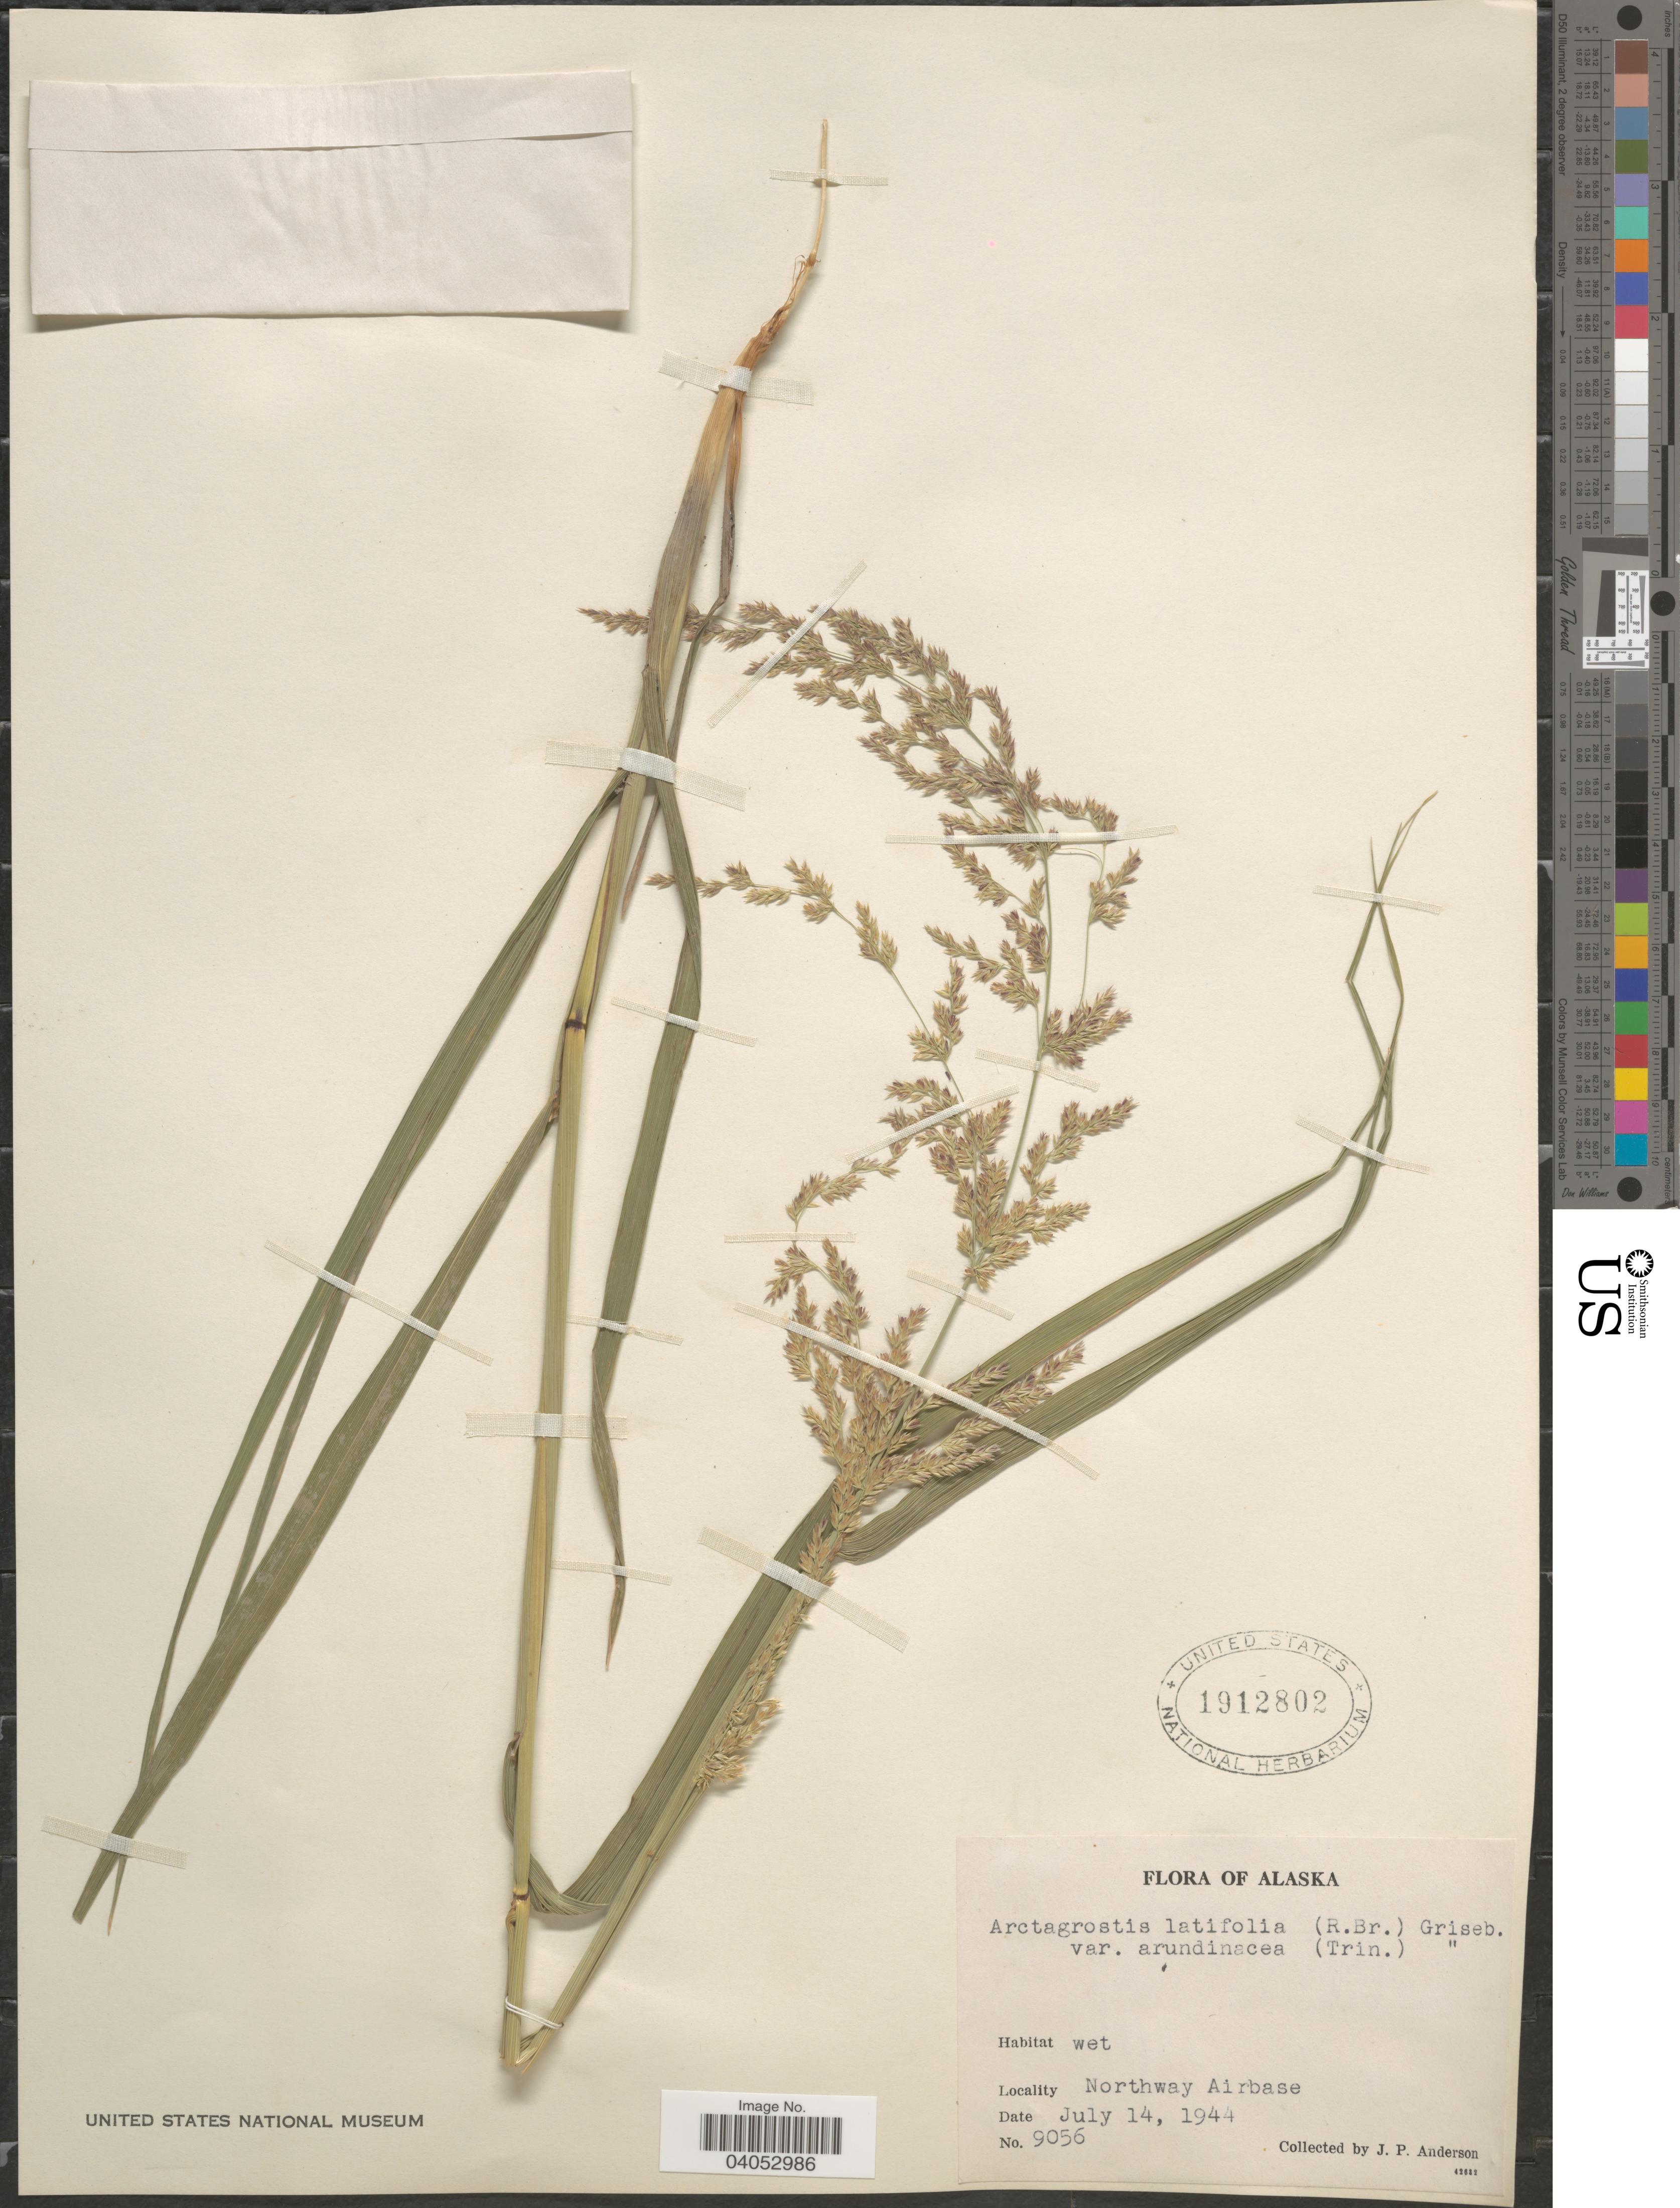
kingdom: Plantae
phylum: Tracheophyta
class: Liliopsida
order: Poales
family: Poaceae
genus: Arctagrostis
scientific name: Arctagrostis latifolia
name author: (R. Br.) Griseb.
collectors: J. P. Anderson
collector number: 9056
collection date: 1944-07-14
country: United States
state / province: Alaska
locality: Northway Airbase.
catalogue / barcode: US 1912802